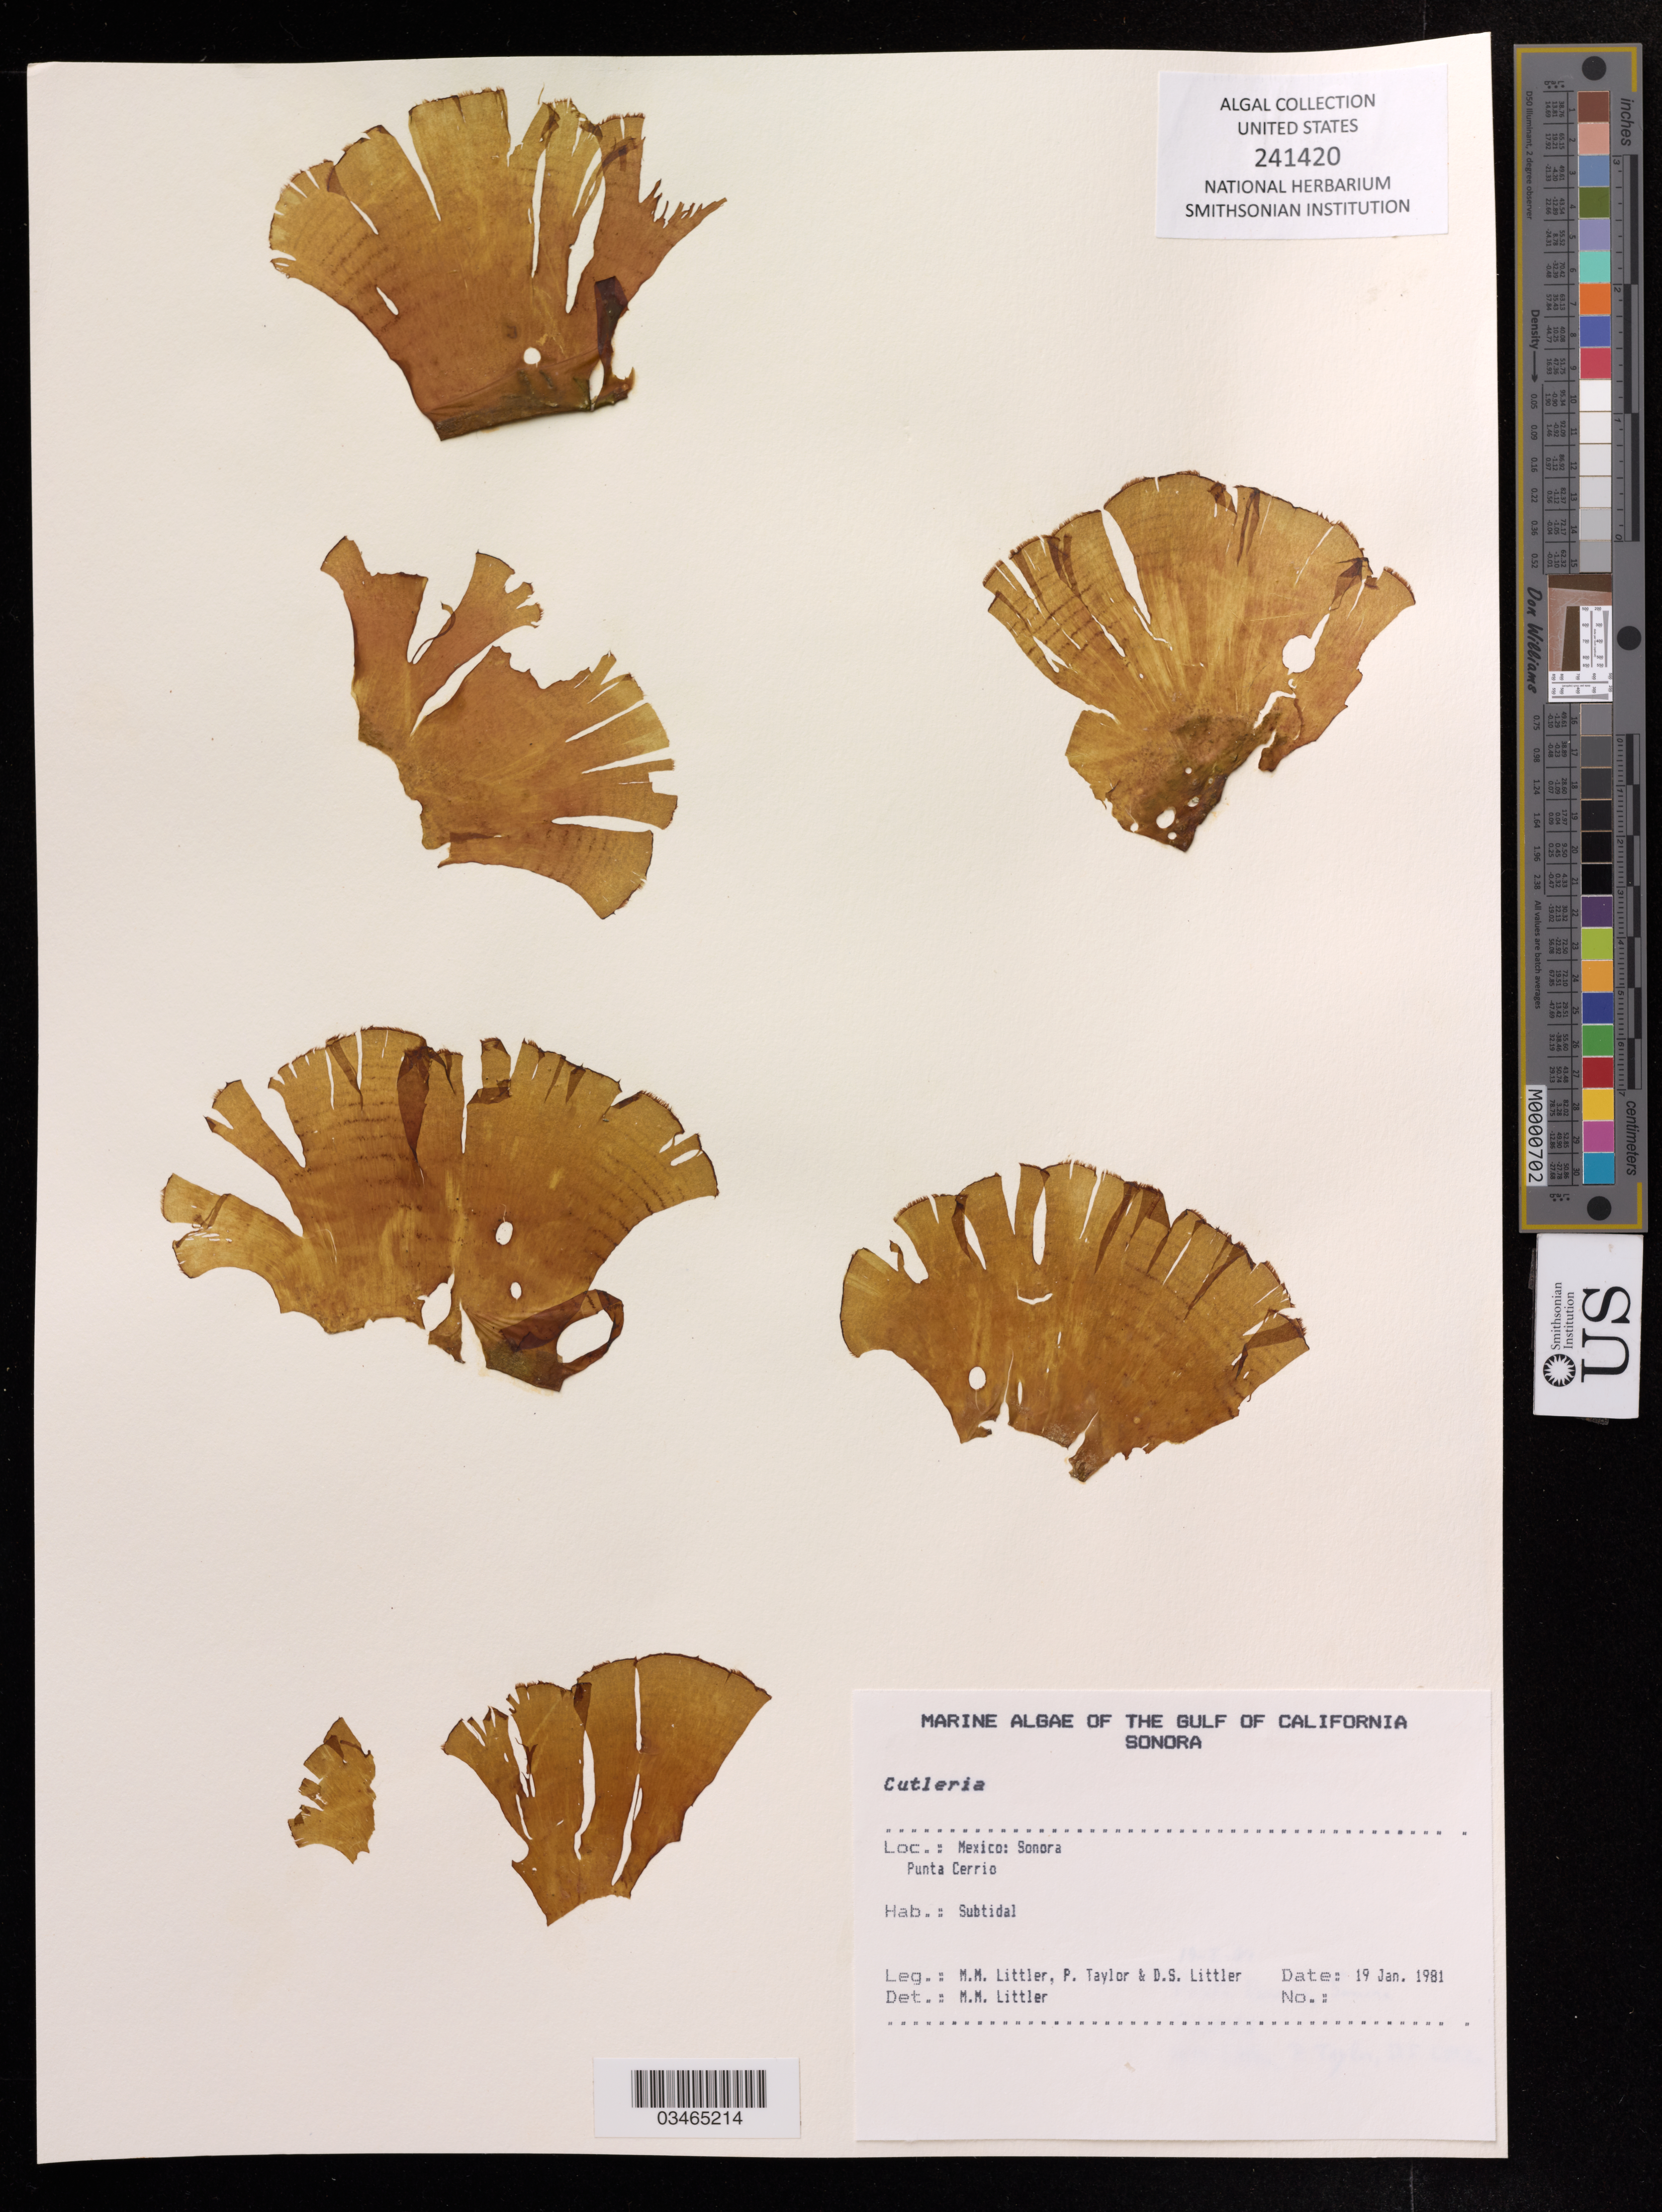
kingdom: Chromista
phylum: Ochrophyta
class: Phaeophyceae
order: Cutleriales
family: Cutleriaceae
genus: Cutleria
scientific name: Cutleria sp.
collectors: M. M. Littler & P. Taylor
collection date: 1981-01-19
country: Mexico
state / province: Sonora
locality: California, Punta Cerrio.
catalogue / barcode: US 241420